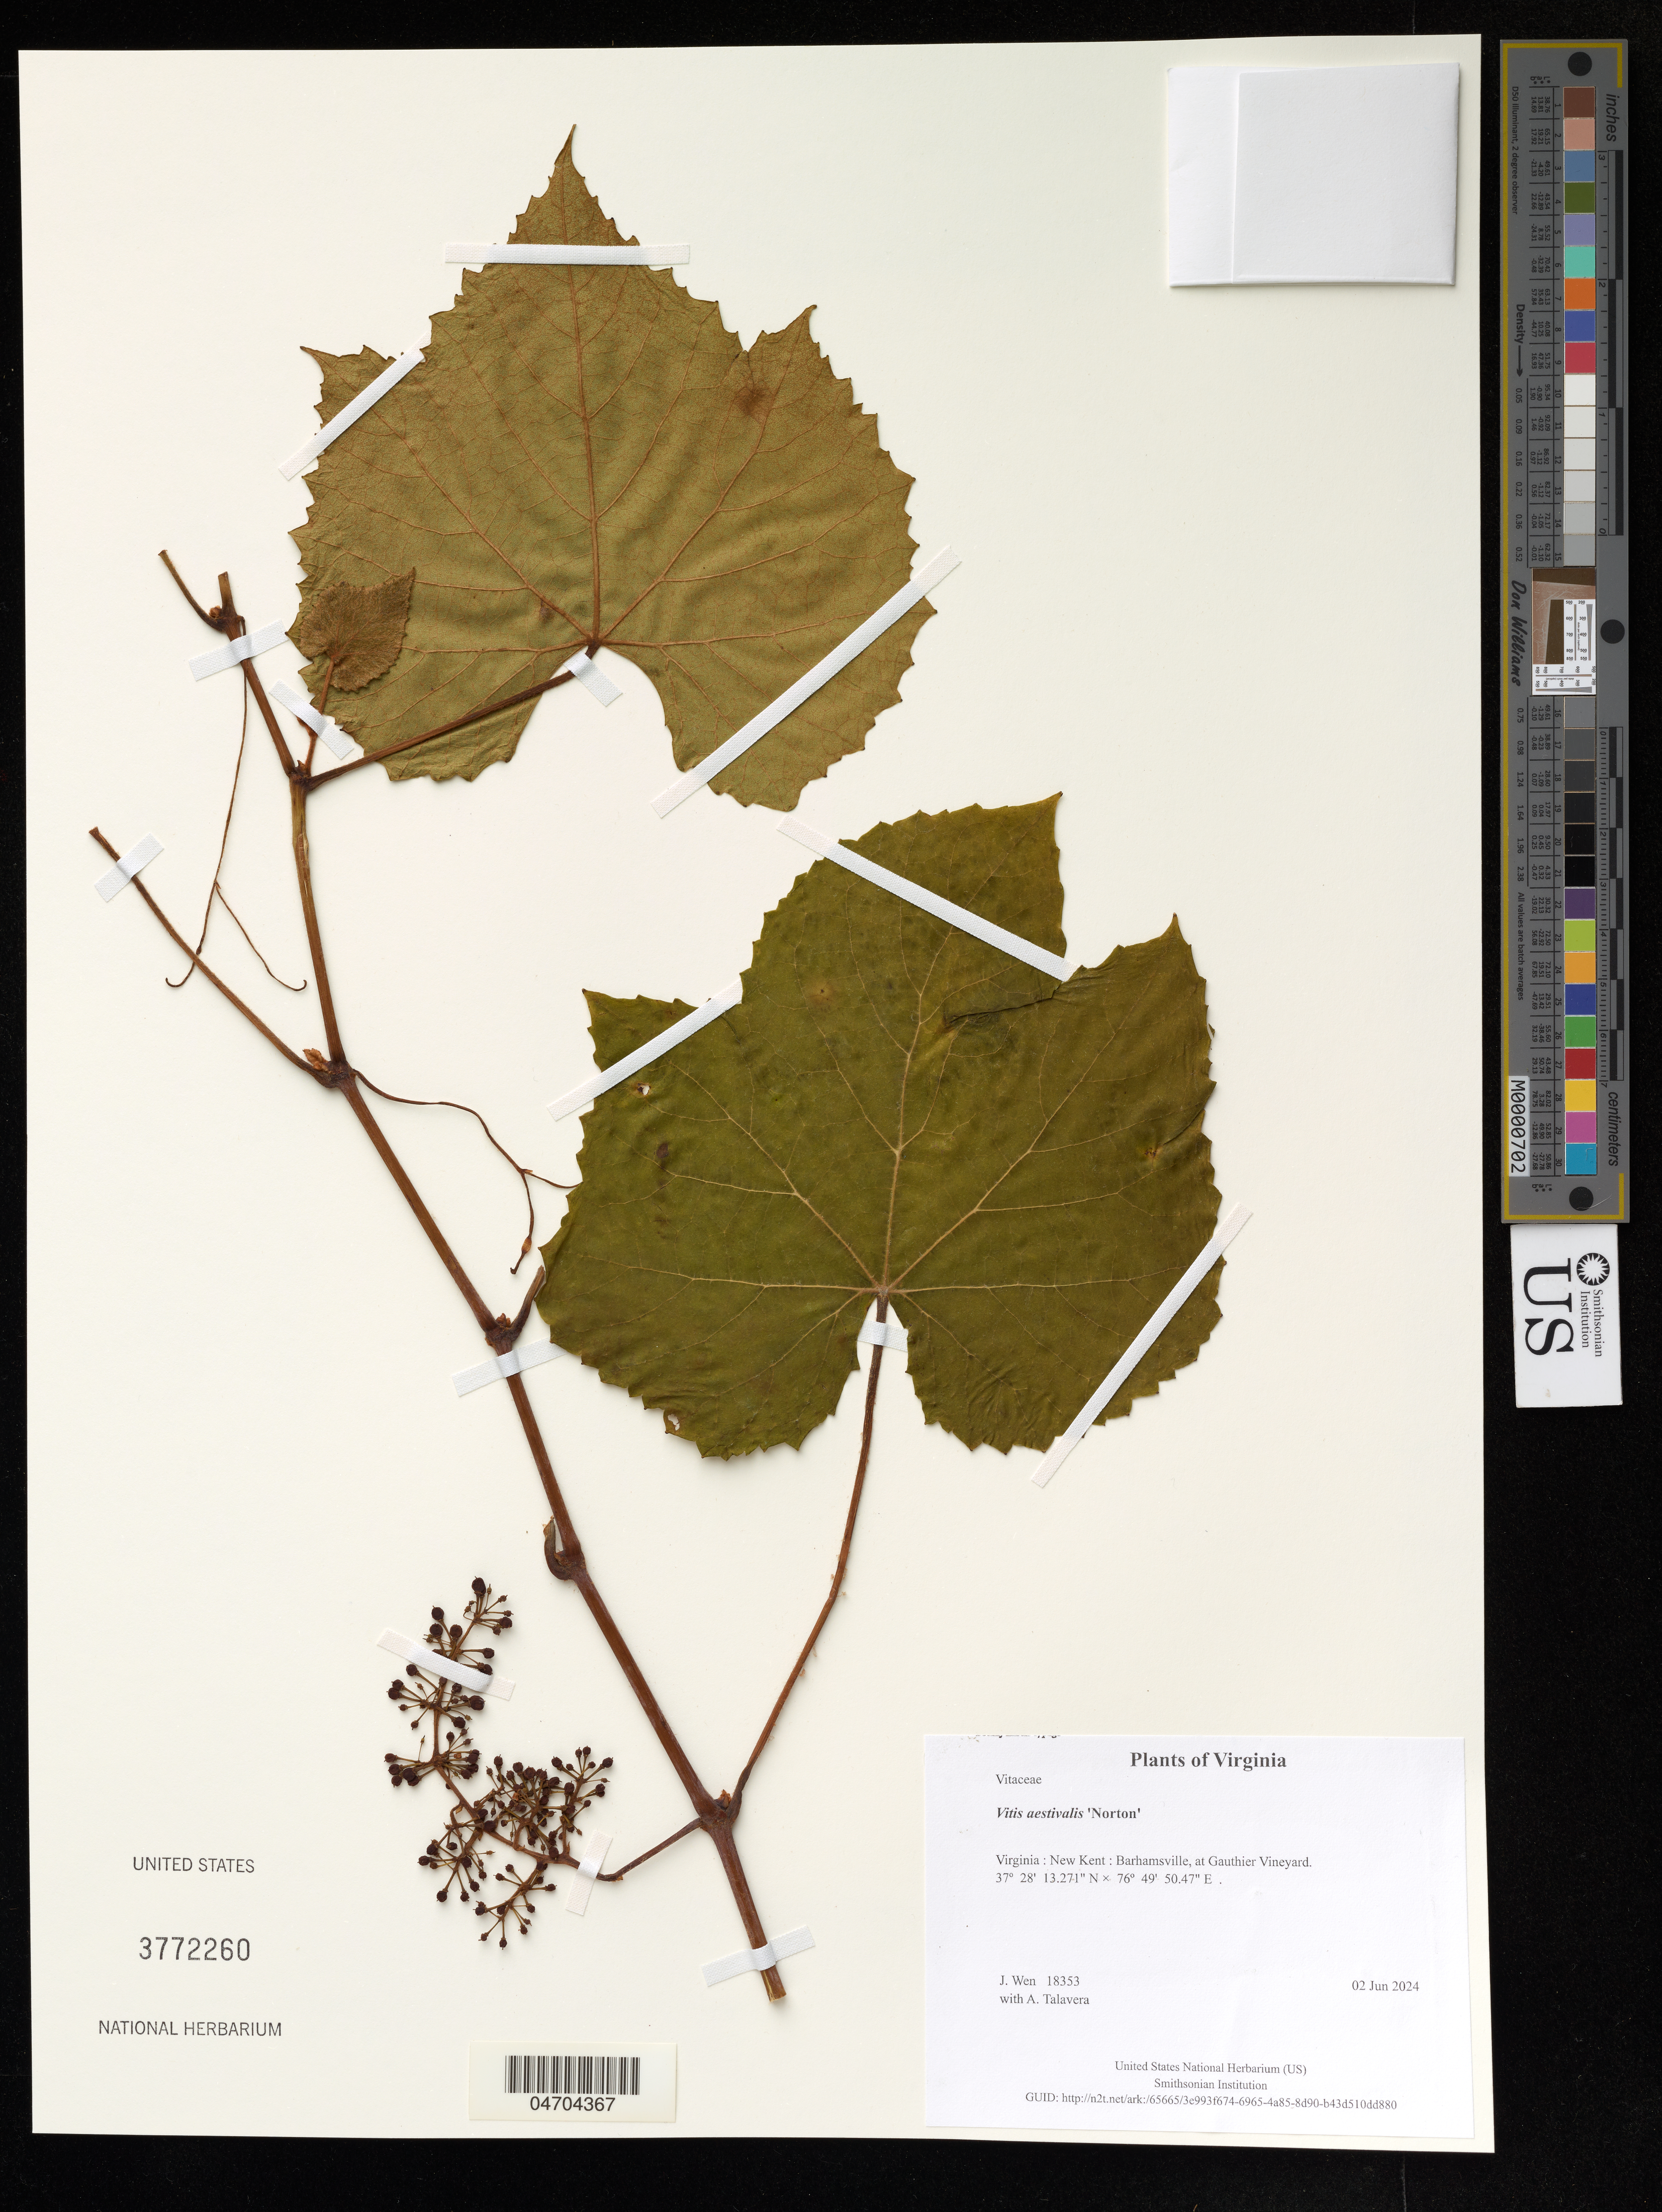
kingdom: Plantae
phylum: Tracheophyta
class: Magnoliopsida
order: Vitales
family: Vitaceae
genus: Vitis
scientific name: Vitis aestivalis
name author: Michx.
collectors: J. Wen & A. Talavera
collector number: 18353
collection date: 2024-06-02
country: United States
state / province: Virginia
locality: New Kent: Barhamsville, at Gauthier Vineyard.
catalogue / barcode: US 3772260